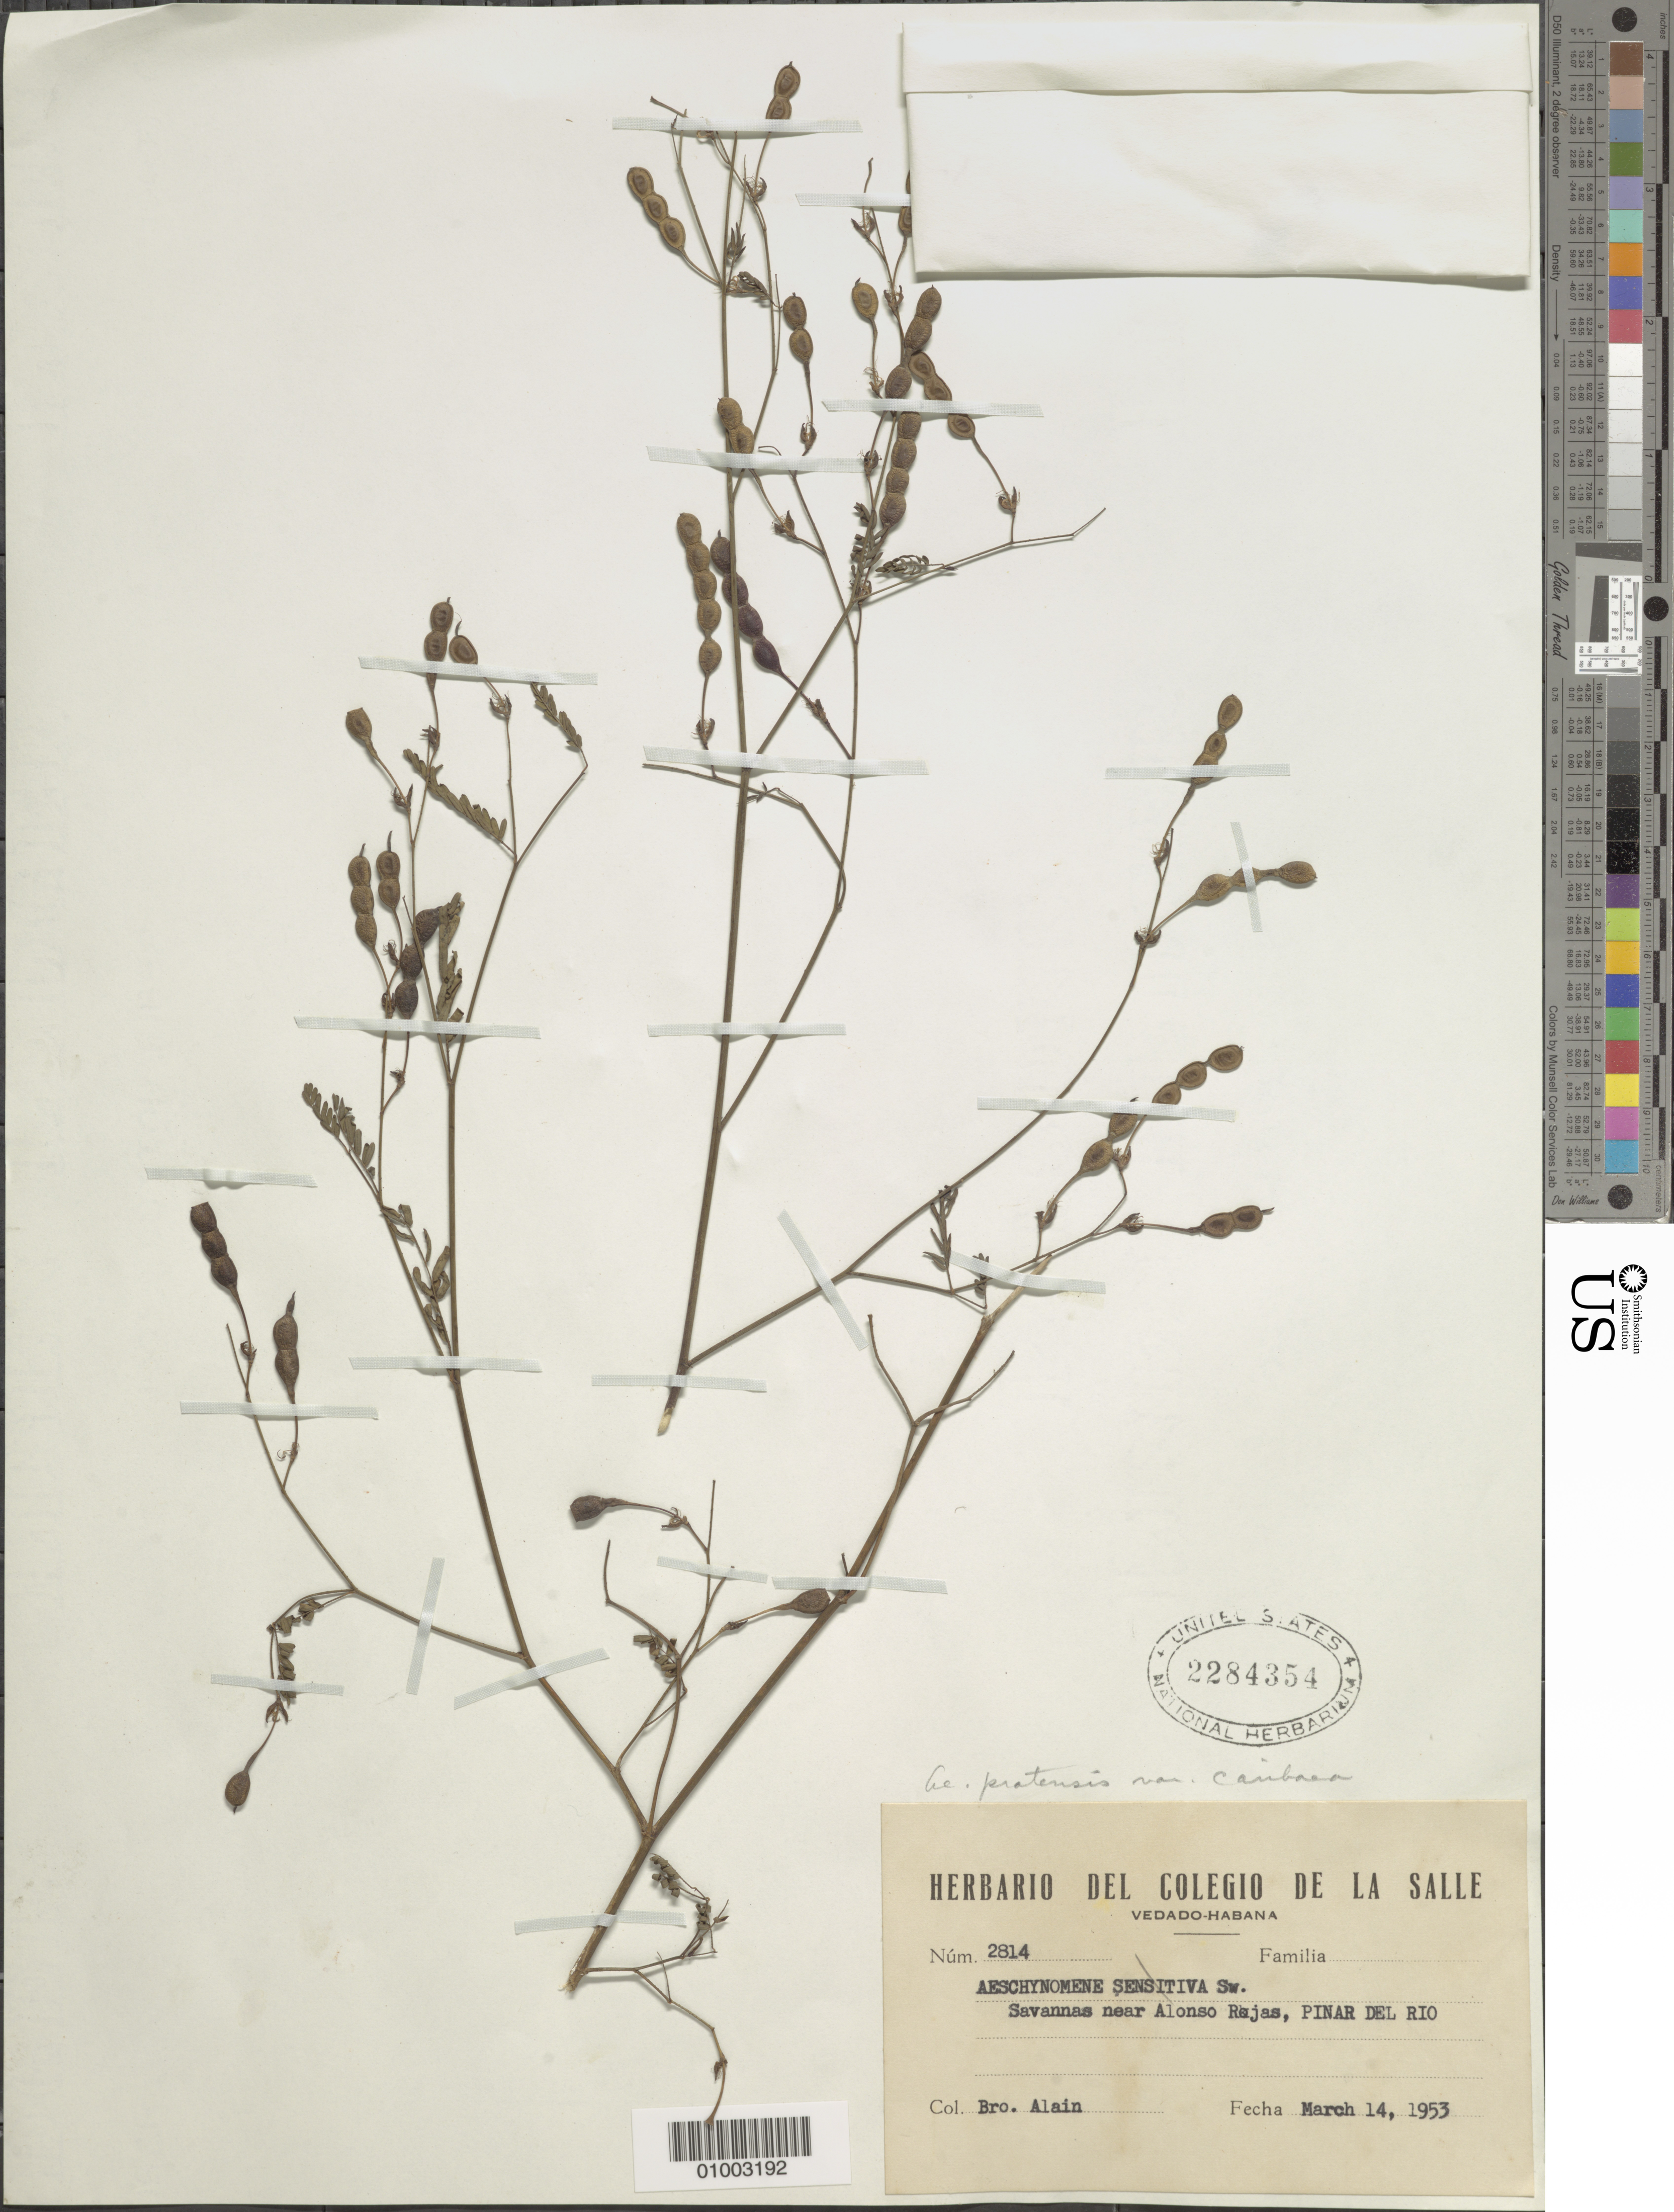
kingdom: Plantae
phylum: Tracheophyta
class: Magnoliopsida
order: Fabales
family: Fabaceae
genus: Aeschynomene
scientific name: Aeschynomene pratensis var. caribaea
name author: Rudd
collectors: A. H. Liogier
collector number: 2814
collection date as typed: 14 Mar 1953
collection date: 1953-03-14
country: Cuba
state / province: Pinar del Rio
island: Cuba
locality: Savannas near Alonso Rajas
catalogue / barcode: US 2284354